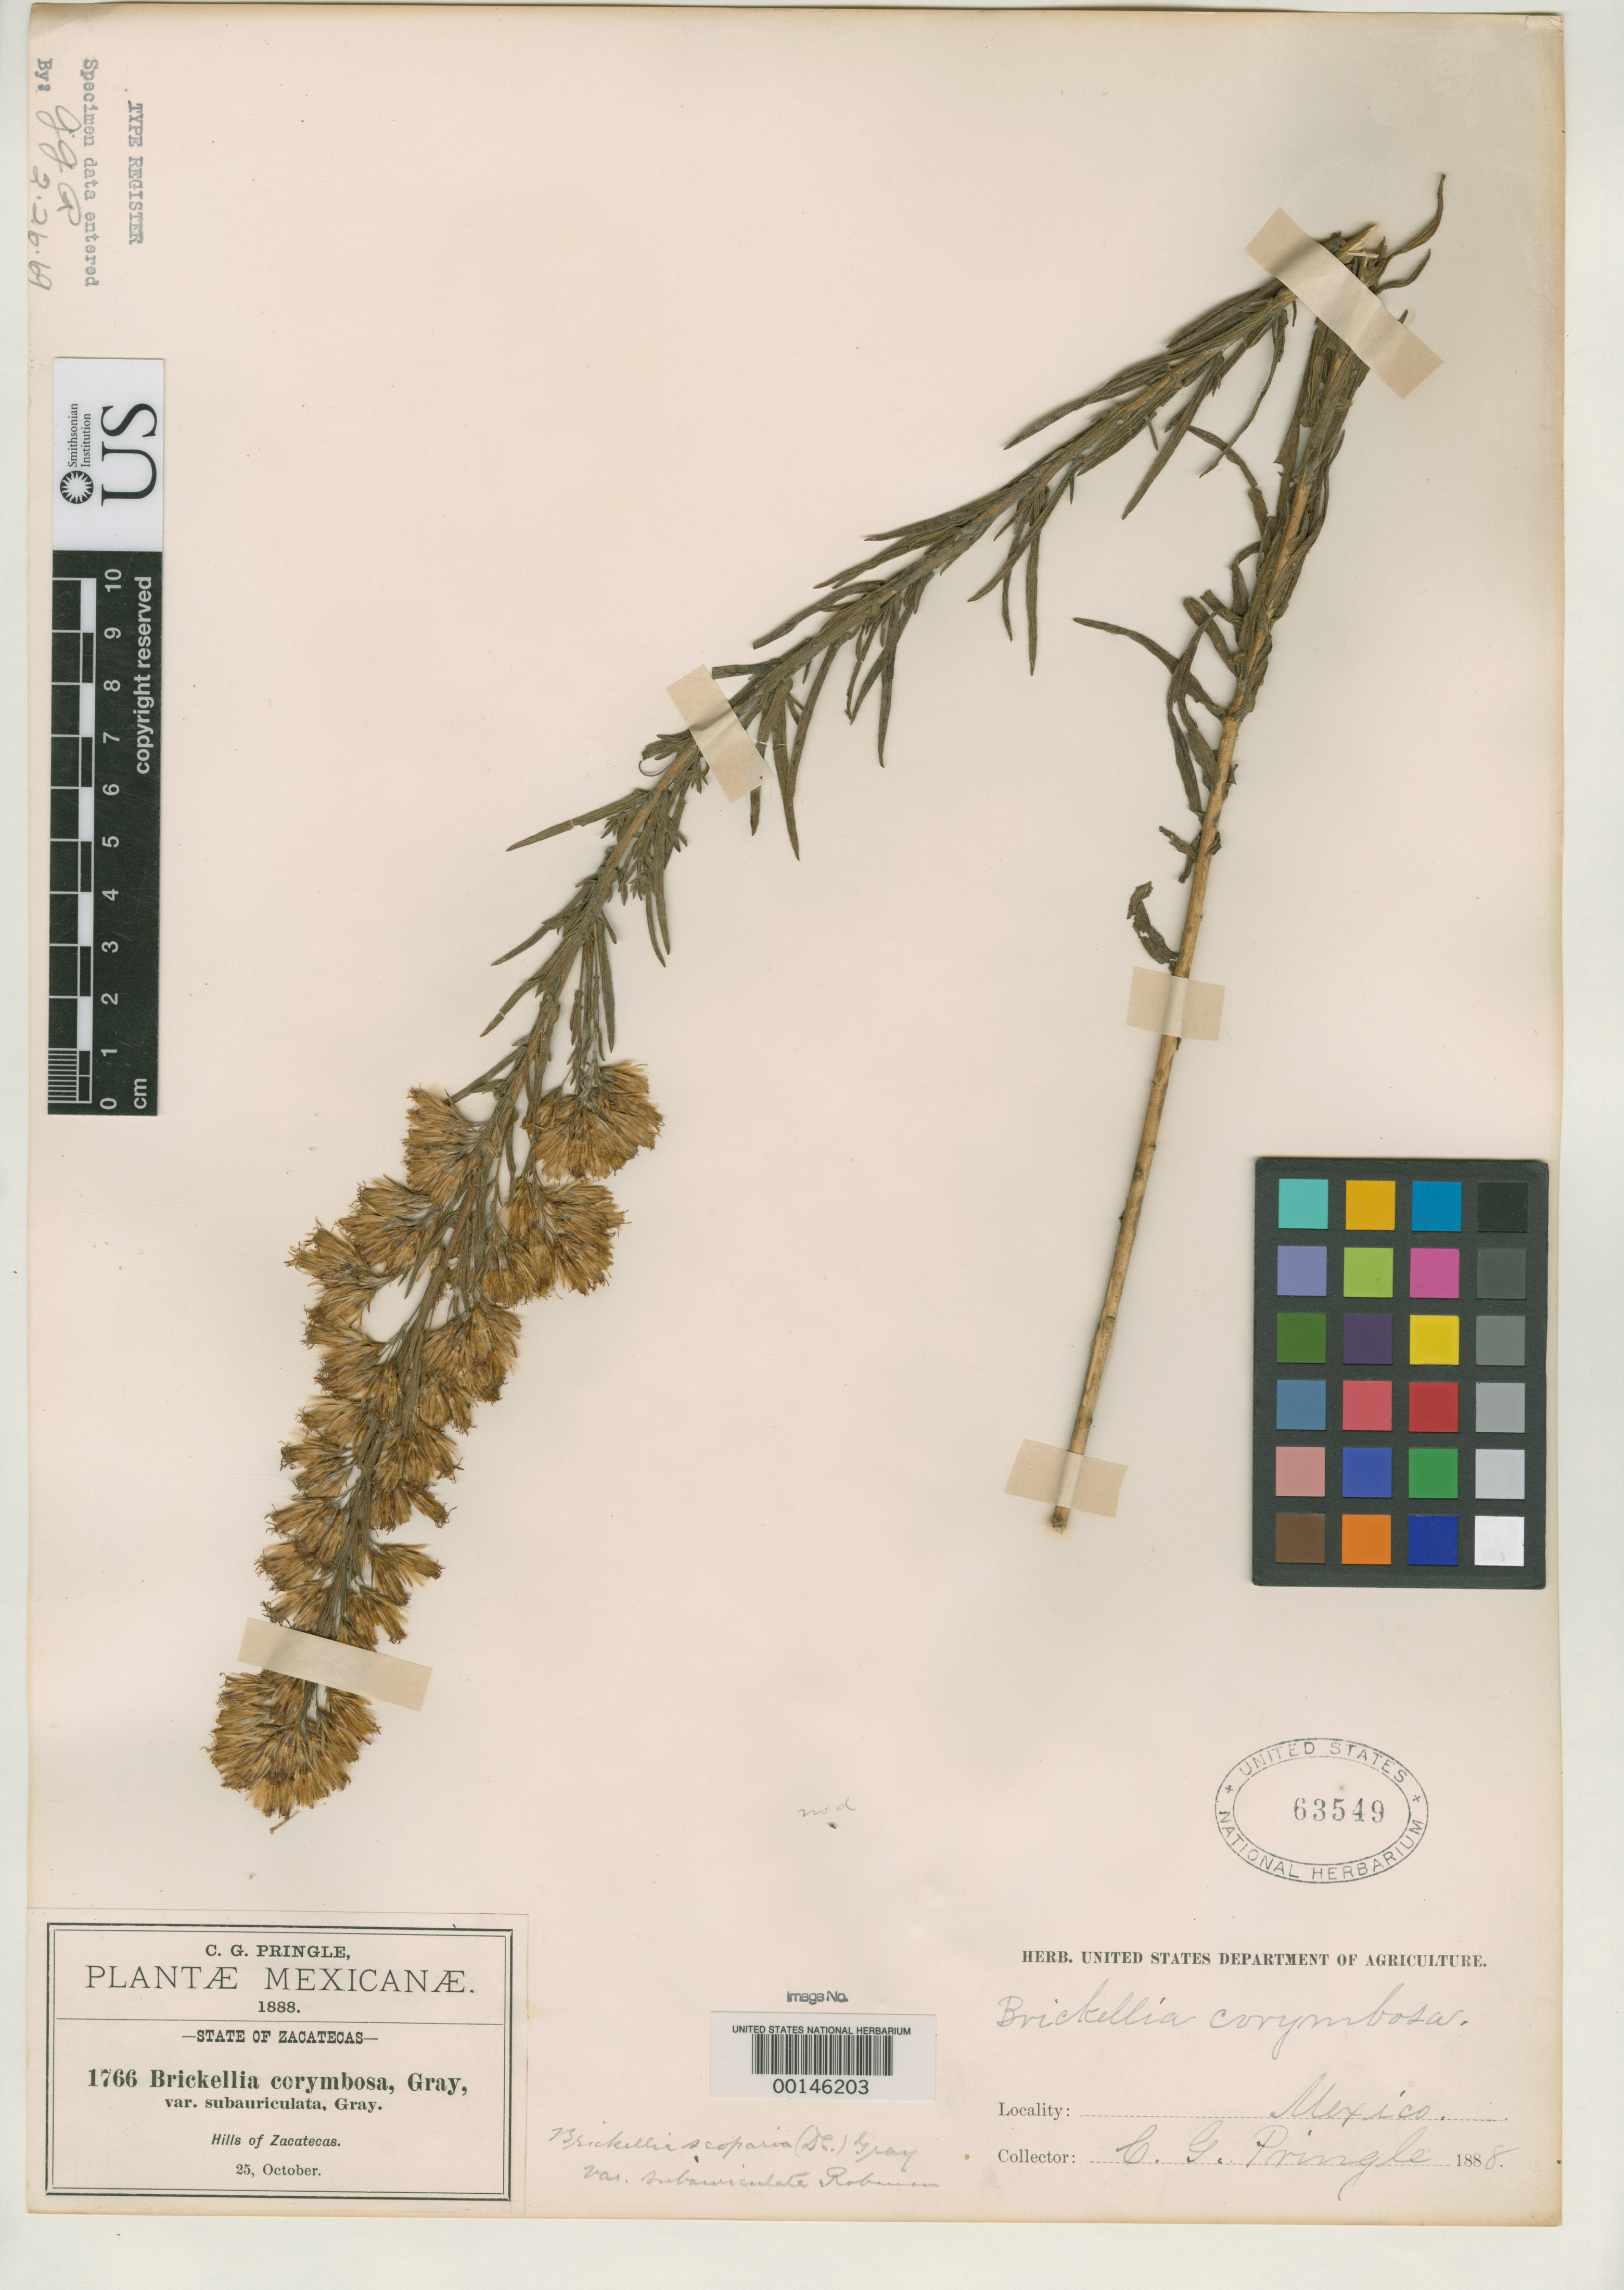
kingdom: Plantae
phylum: Tracheophyta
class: Magnoliopsida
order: Asterales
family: Asteraceae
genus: Brickellia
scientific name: Brickellia scoparia var. subauriculata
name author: B.L. Rob.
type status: Isotype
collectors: C. G. Pringle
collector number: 1766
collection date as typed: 25 Oct 1888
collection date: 1888-10-25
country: Mexico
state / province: Zacatecas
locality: Hills of Zacatecas.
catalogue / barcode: US 63549